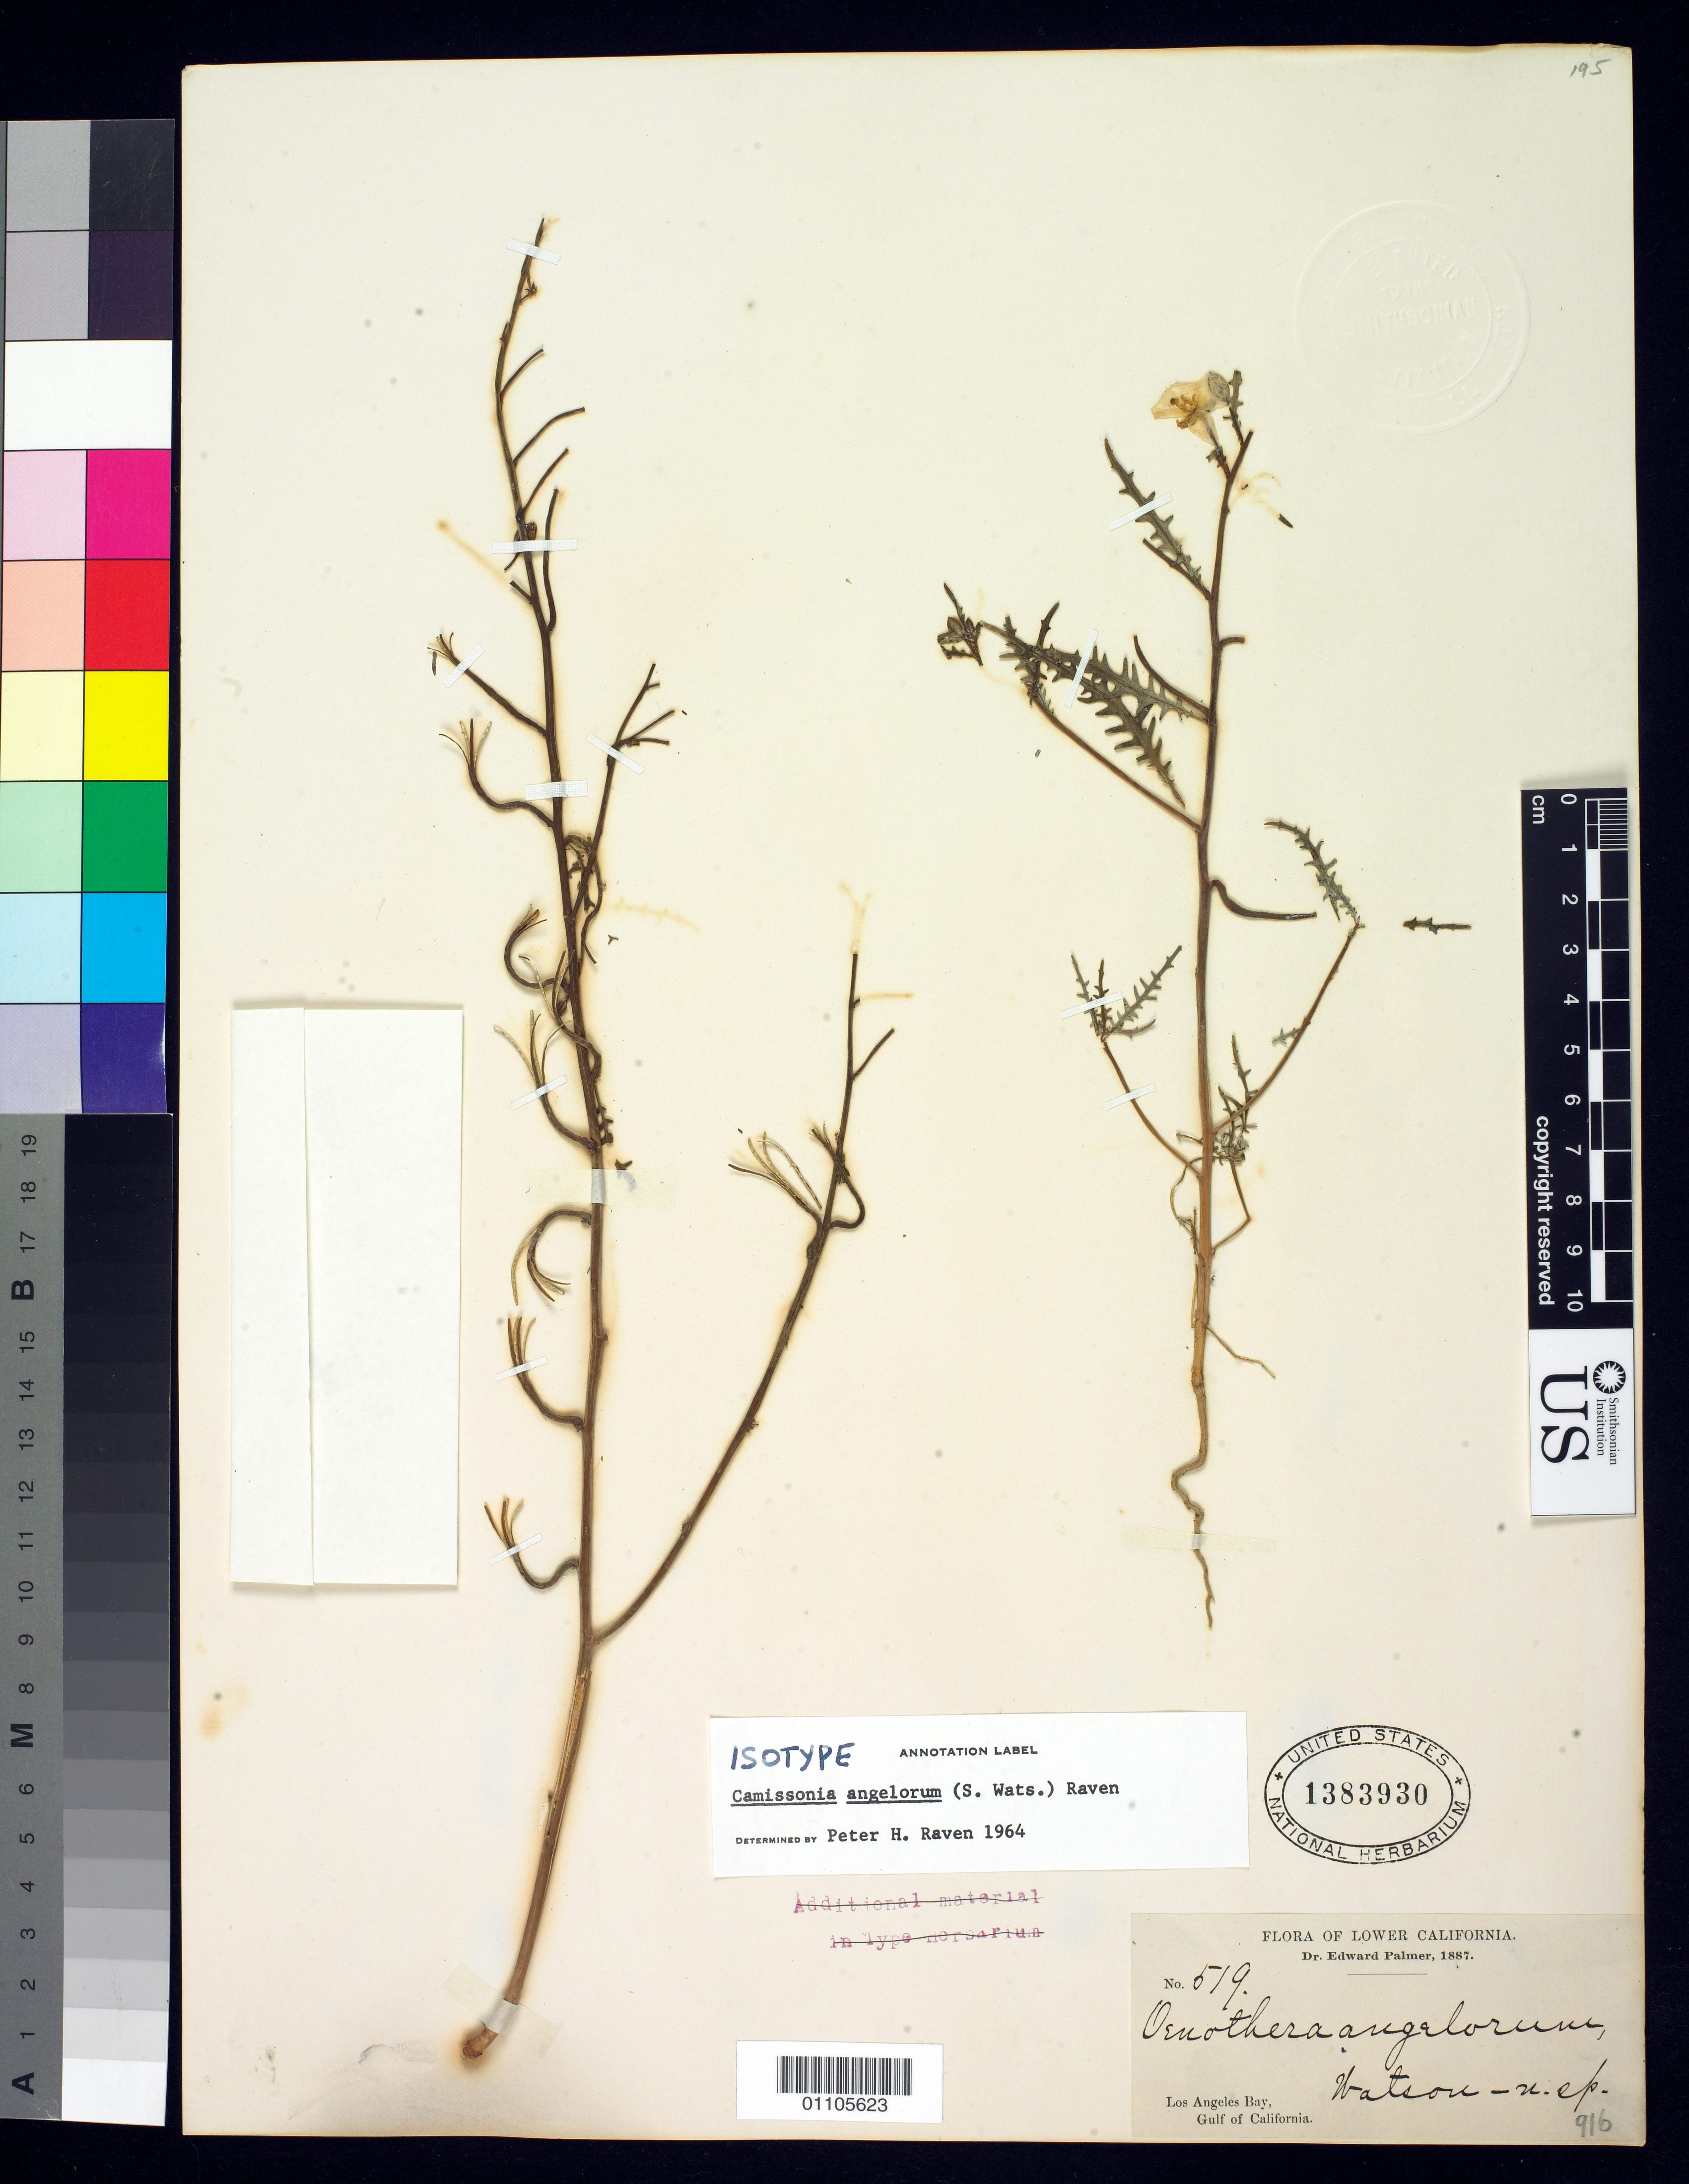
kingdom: Plantae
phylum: Tracheophyta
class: Magnoliopsida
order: Myrtales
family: Onagraceae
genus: Oenothera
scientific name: Oenothera angelorum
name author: S. Watson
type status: Isotype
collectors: E. Palmer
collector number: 519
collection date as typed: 1887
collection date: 1887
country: Mexico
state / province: Baja California Norte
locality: Los Angeles Bay, Gulf of California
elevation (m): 3658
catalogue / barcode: US 1383930